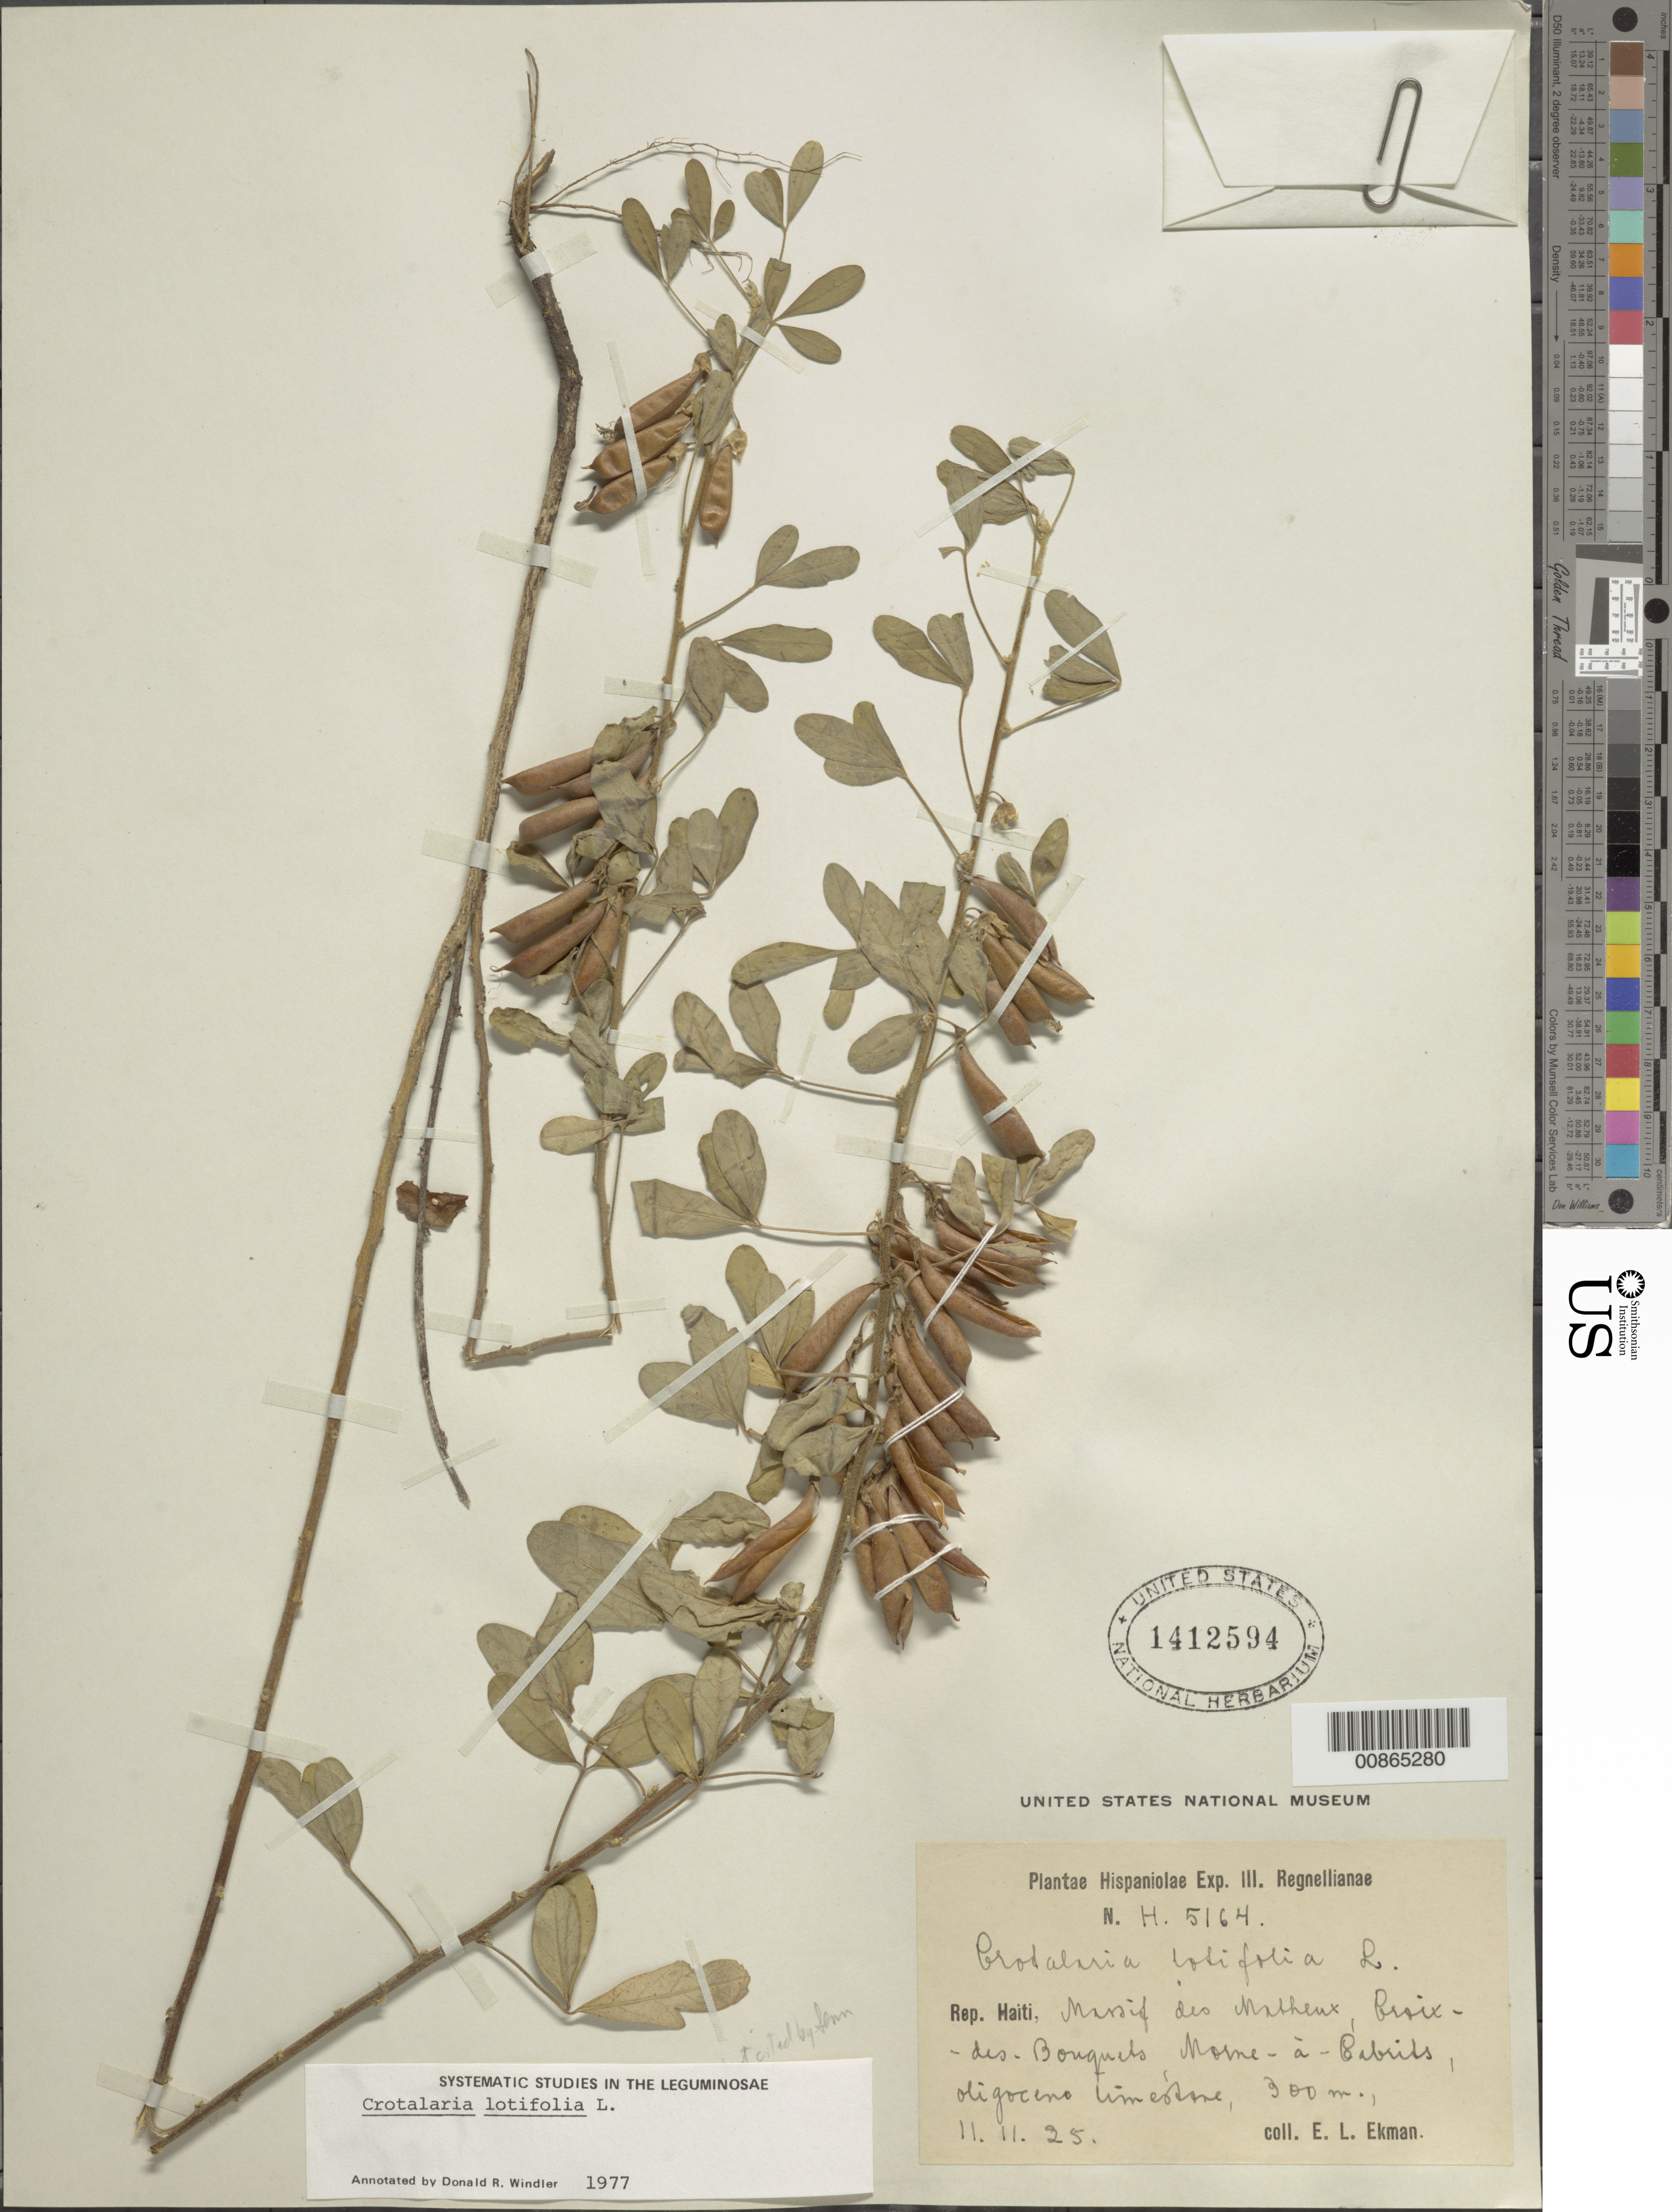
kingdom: Plantae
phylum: Tracheophyta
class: Magnoliopsida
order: Fabales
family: Fabaceae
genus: Crotalaria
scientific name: Crotalaria latifolia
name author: L.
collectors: E. L. Ekman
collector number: H 5164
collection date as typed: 11 Nov 1925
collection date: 1925-11-11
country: Haiti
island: Hispaniola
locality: Massif des Matheux, Croix des Bouquets, Morne à Cabrits.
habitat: Oligoceno limestone.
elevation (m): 300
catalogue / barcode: US 1412594